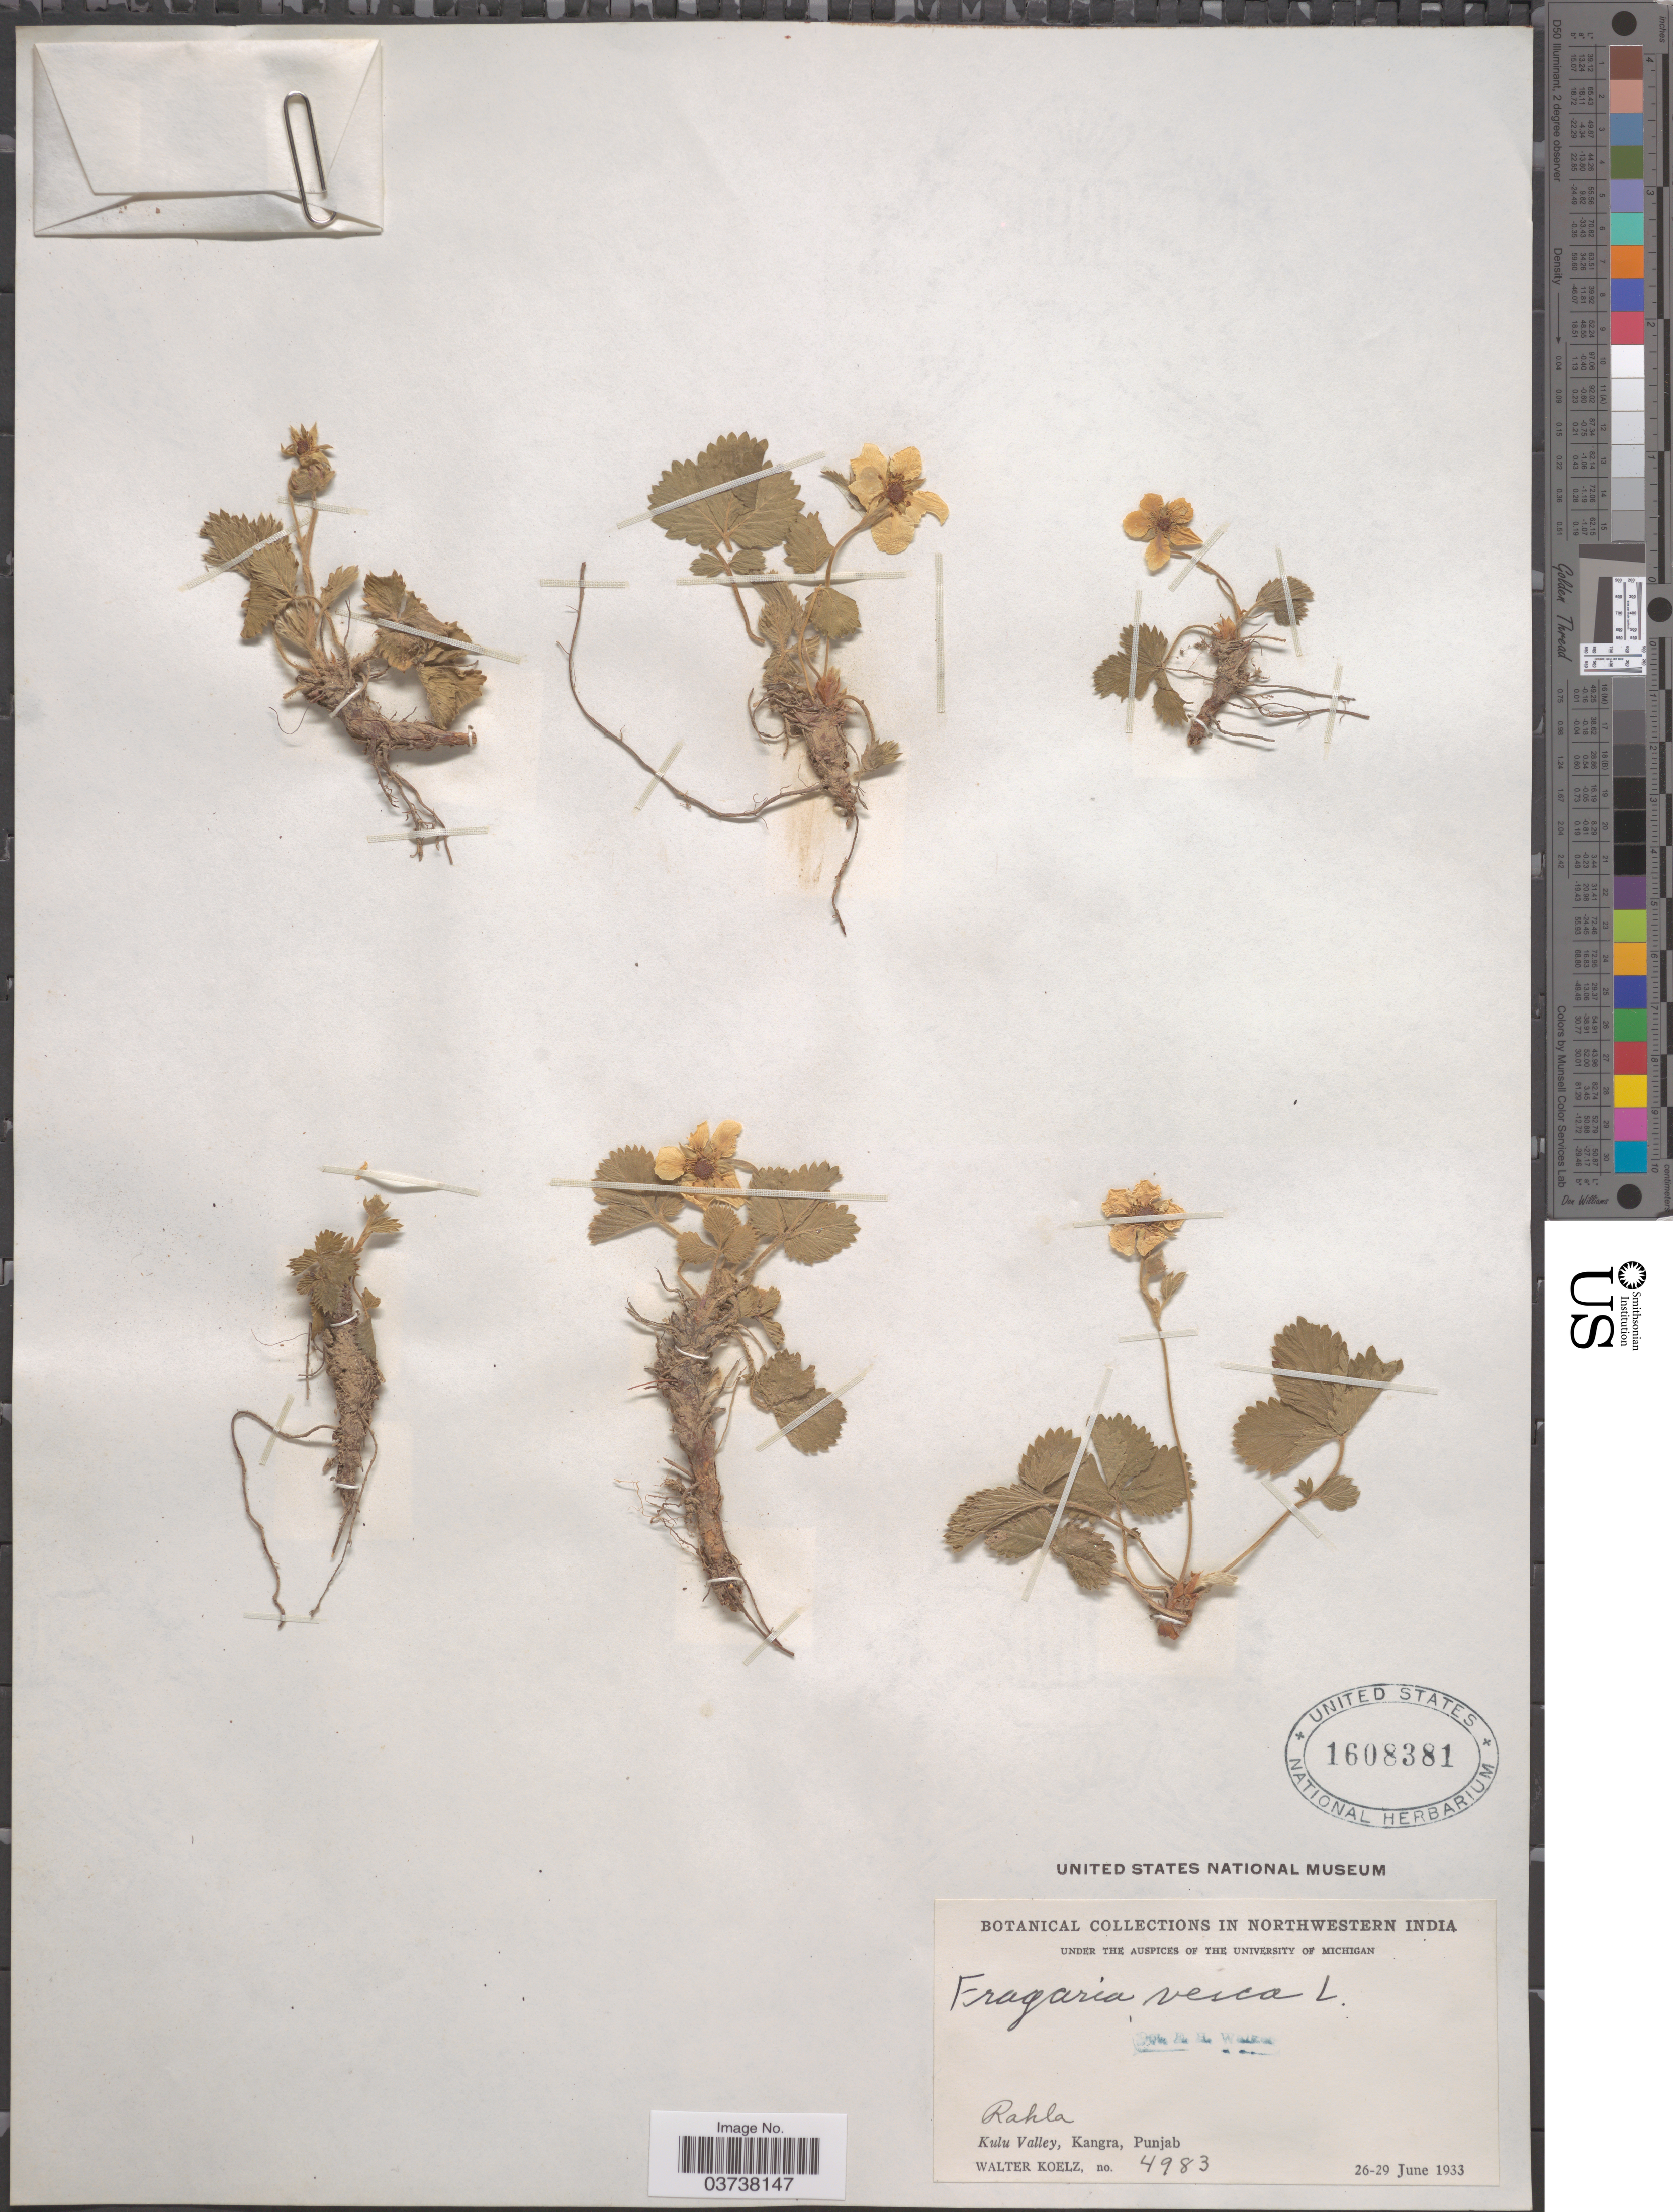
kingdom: Plantae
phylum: Tracheophyta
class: Magnoliopsida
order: Rosales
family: Rosaceae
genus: Fragaria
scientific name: Fragaria vesca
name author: L.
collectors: W. N. Koelz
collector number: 4983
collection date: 1933-06-26/1933-06-29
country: India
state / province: Punjab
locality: Northwestern India. Rahla, Kulu Valley, Kangra.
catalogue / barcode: US 1608381